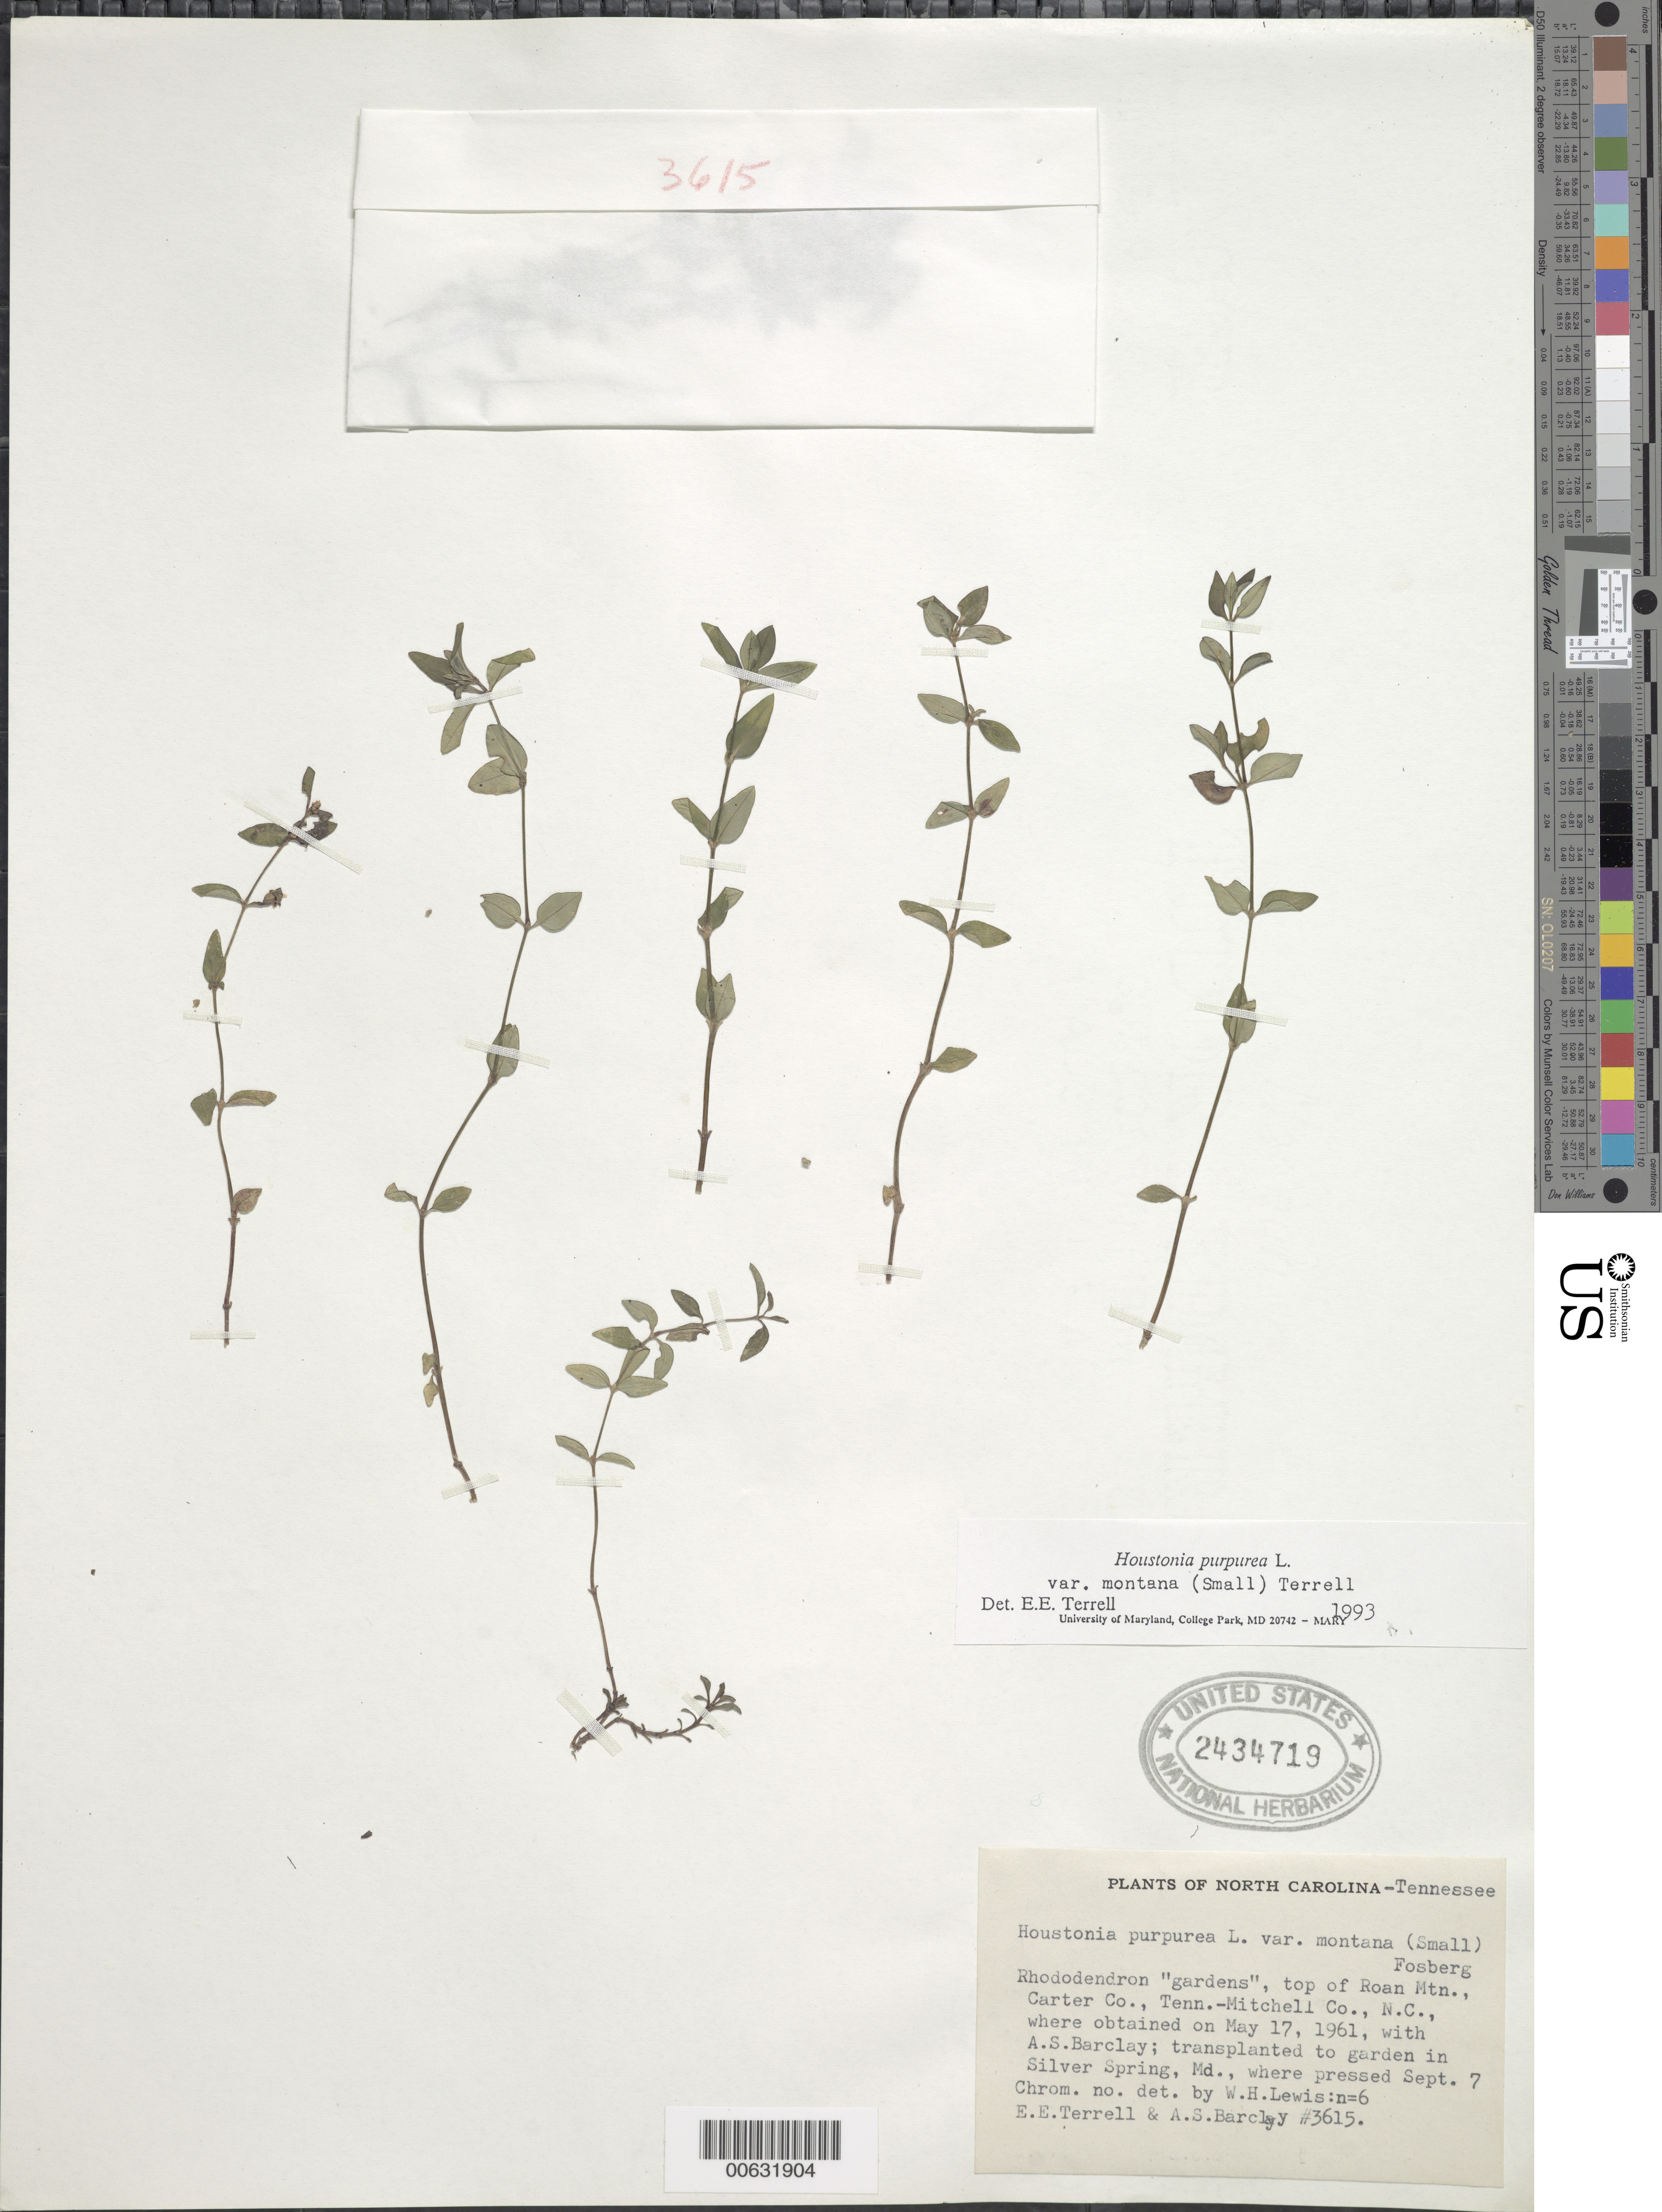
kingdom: Plantae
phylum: Tracheophyta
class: Magnoliopsida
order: Gentianales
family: Rubiaceae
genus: Houstonia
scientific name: Houstonia purpurea var. montana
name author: (Small) Terrell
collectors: E. E. Terrell & A. S. Barclay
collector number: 3615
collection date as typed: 07 Sep 1961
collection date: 1961-09-07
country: United States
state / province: Tennessee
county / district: Carter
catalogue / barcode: US 2434719